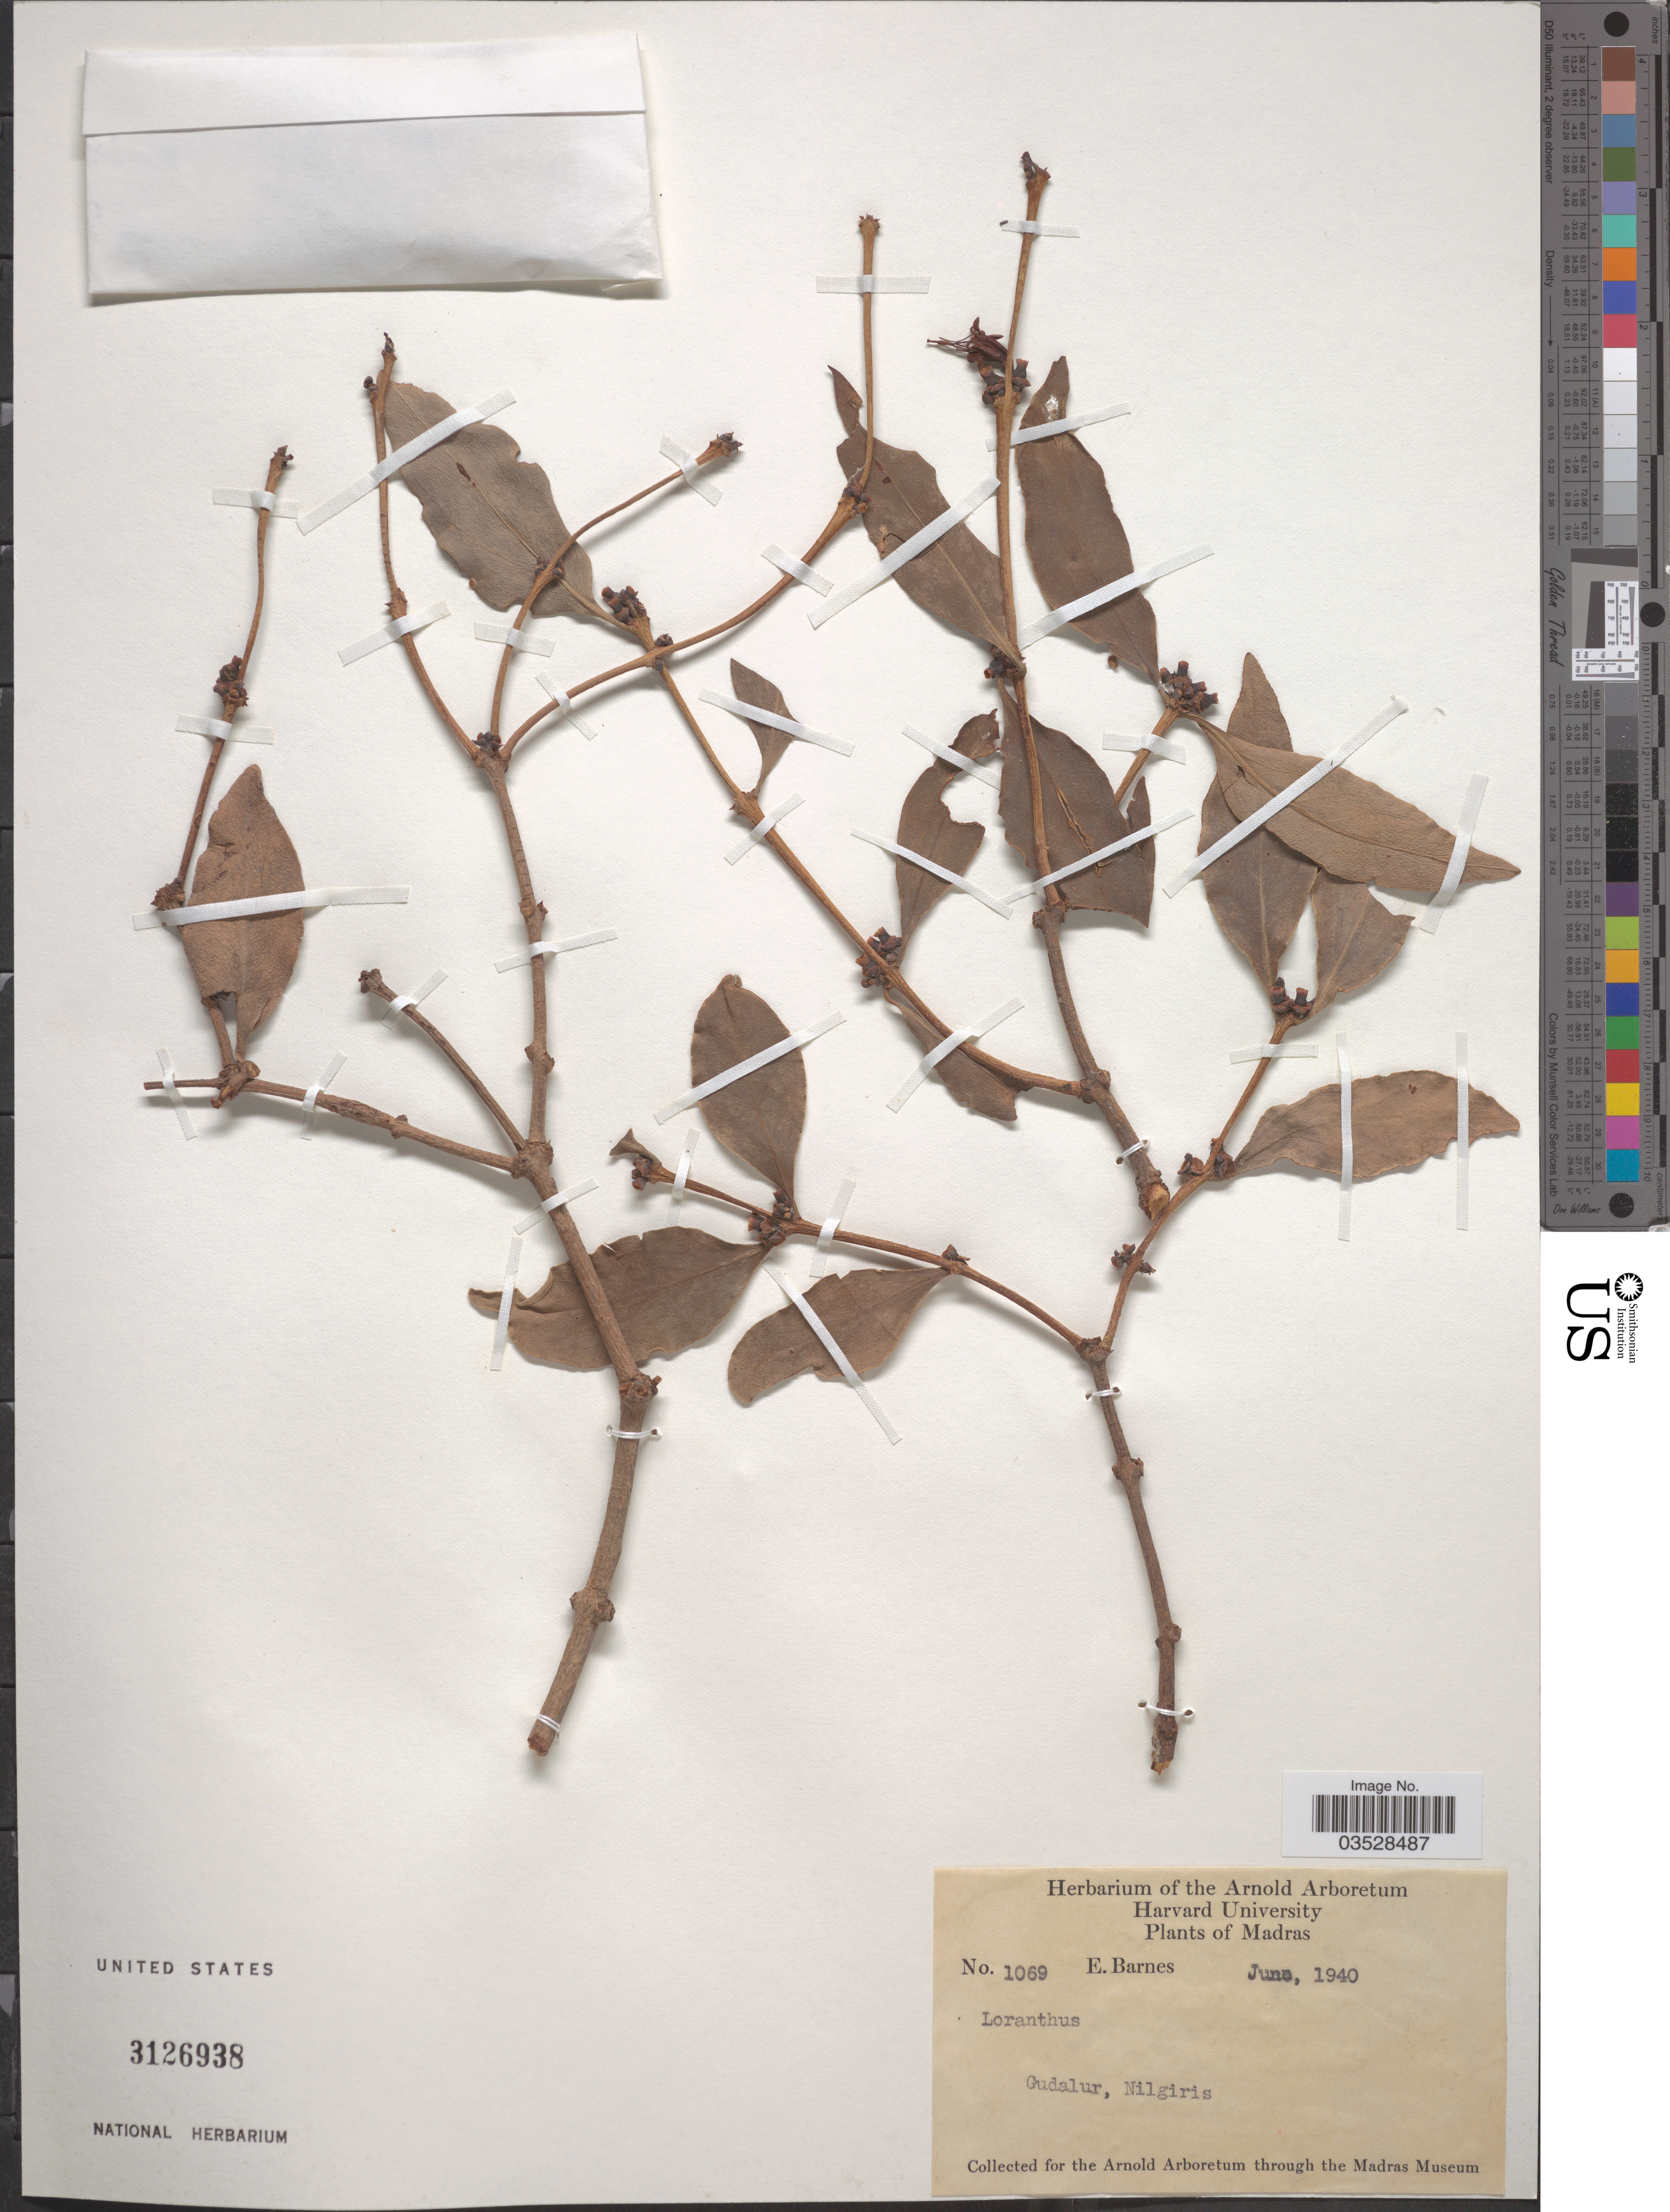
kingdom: Plantae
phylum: Tracheophyta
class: Magnoliopsida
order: Santalales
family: Loranthaceae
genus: Loranthus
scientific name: Loranthus sp.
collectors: E. Barnes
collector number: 1069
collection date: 1940-06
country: India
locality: Madras. Gudalur, Nilgiris.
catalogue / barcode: US 3126938